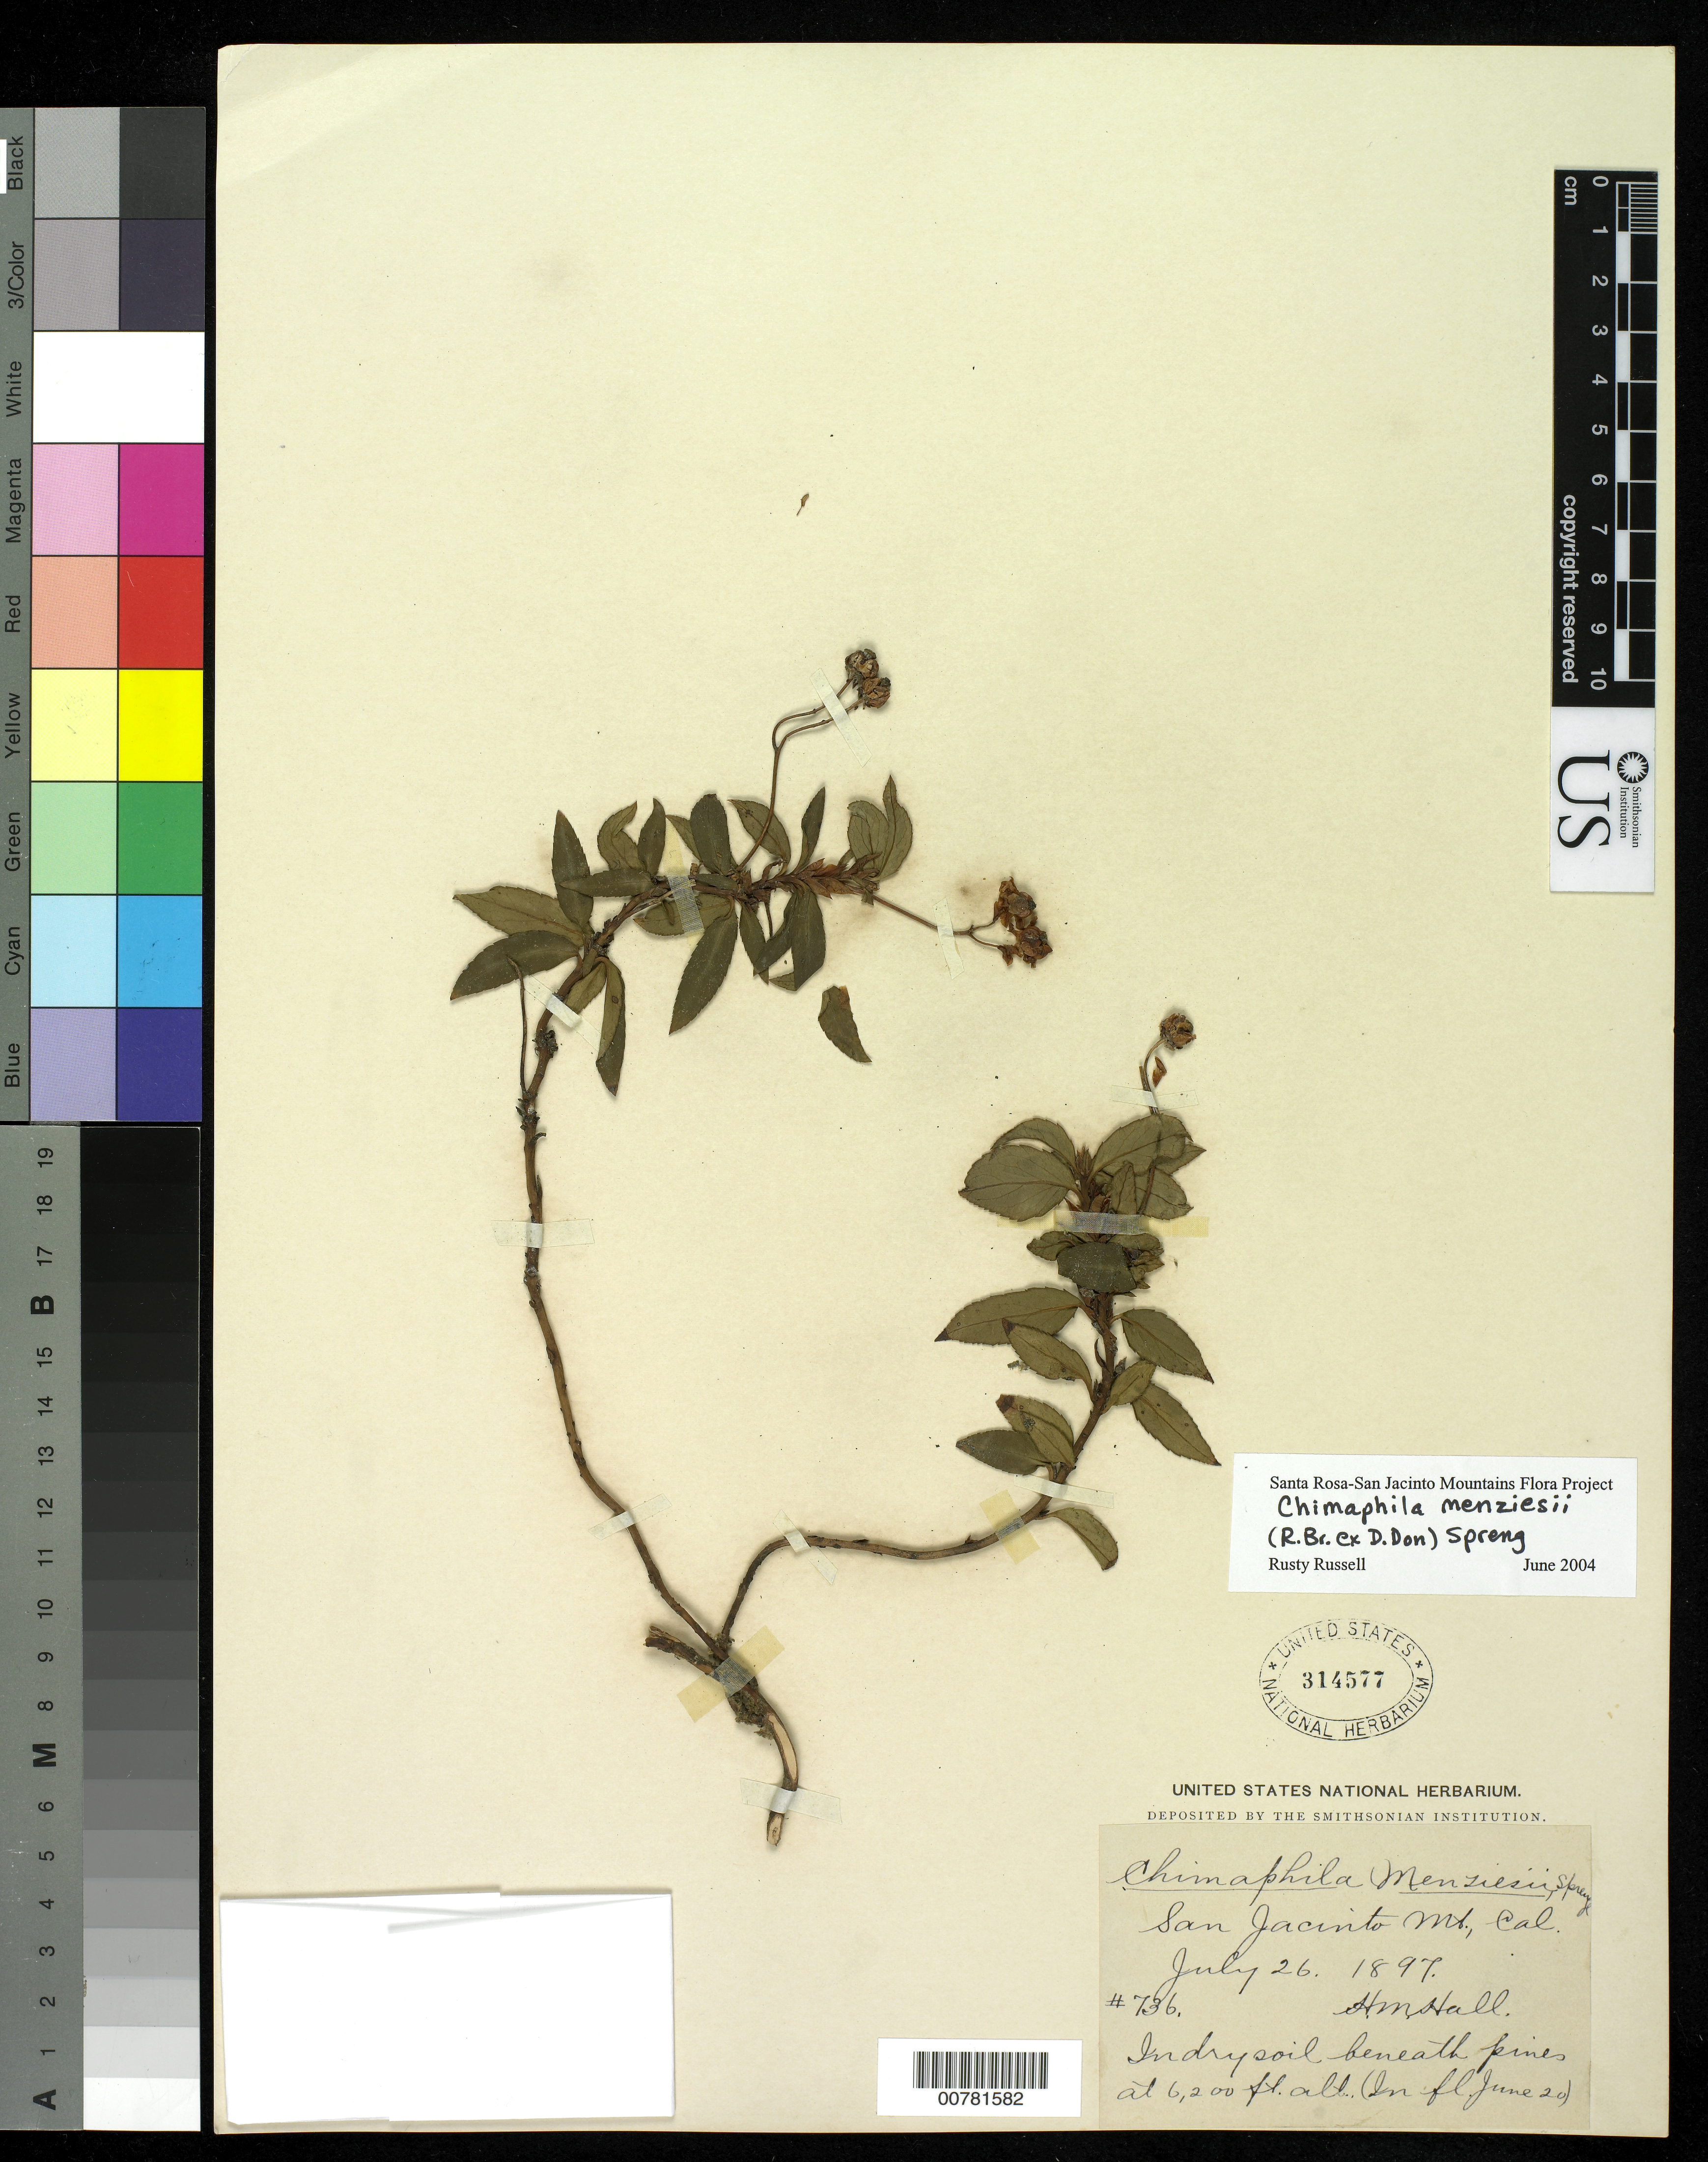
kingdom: Plantae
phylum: Tracheophyta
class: Magnoliopsida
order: Ericales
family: Ericaceae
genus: Chimaphila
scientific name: Chimaphila menziesii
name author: (R. Br. ex G. Don) Spreng.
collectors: H. M. Hall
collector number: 736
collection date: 1897-07-26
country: United States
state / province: California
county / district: Riverside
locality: San Jacinto Mt.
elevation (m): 1890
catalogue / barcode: US 314577